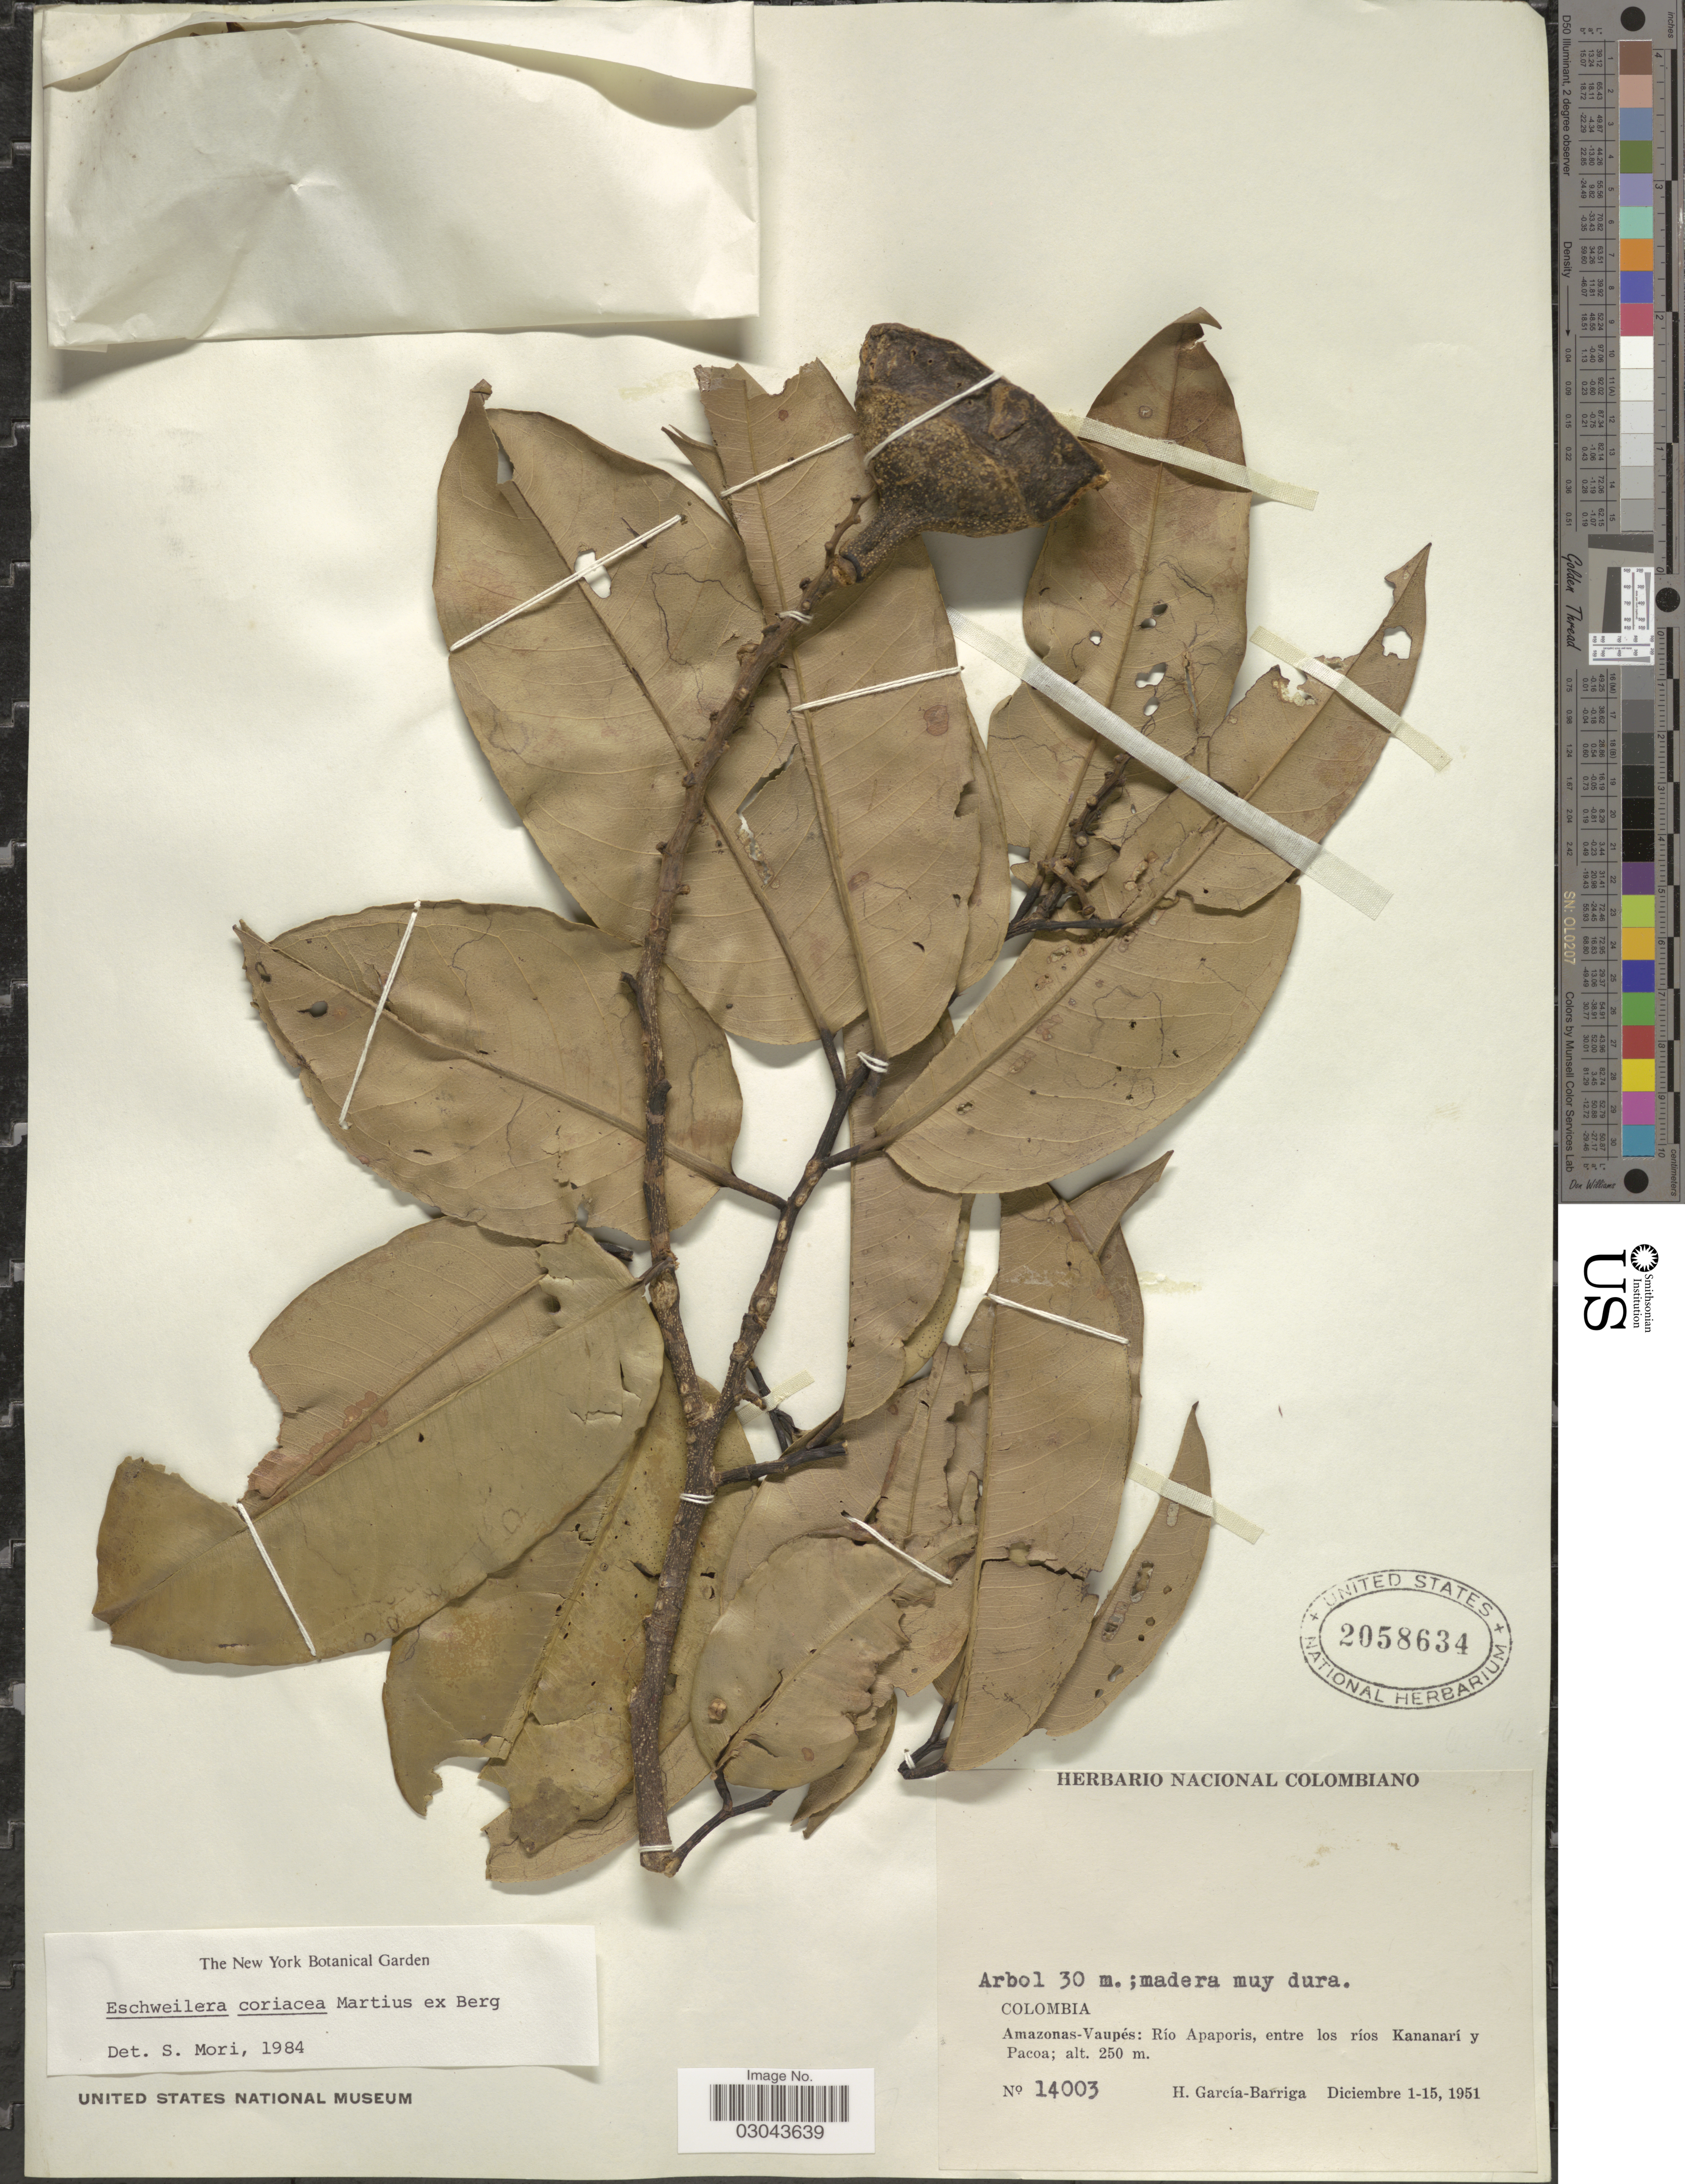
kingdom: Plantae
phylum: Tracheophyta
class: Magnoliopsida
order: Ericales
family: Lecythidaceae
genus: Eschweilera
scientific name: Eschweilera coriacea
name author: (DC.) S.A. Mori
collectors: H. García Barriga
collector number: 14003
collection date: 1951-12-01/1951-12-15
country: Colombia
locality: Amazonas-Vaupés: Río Apaporis, entre los ríos Kananarí y Pacoa.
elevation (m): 250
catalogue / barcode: US 2058634